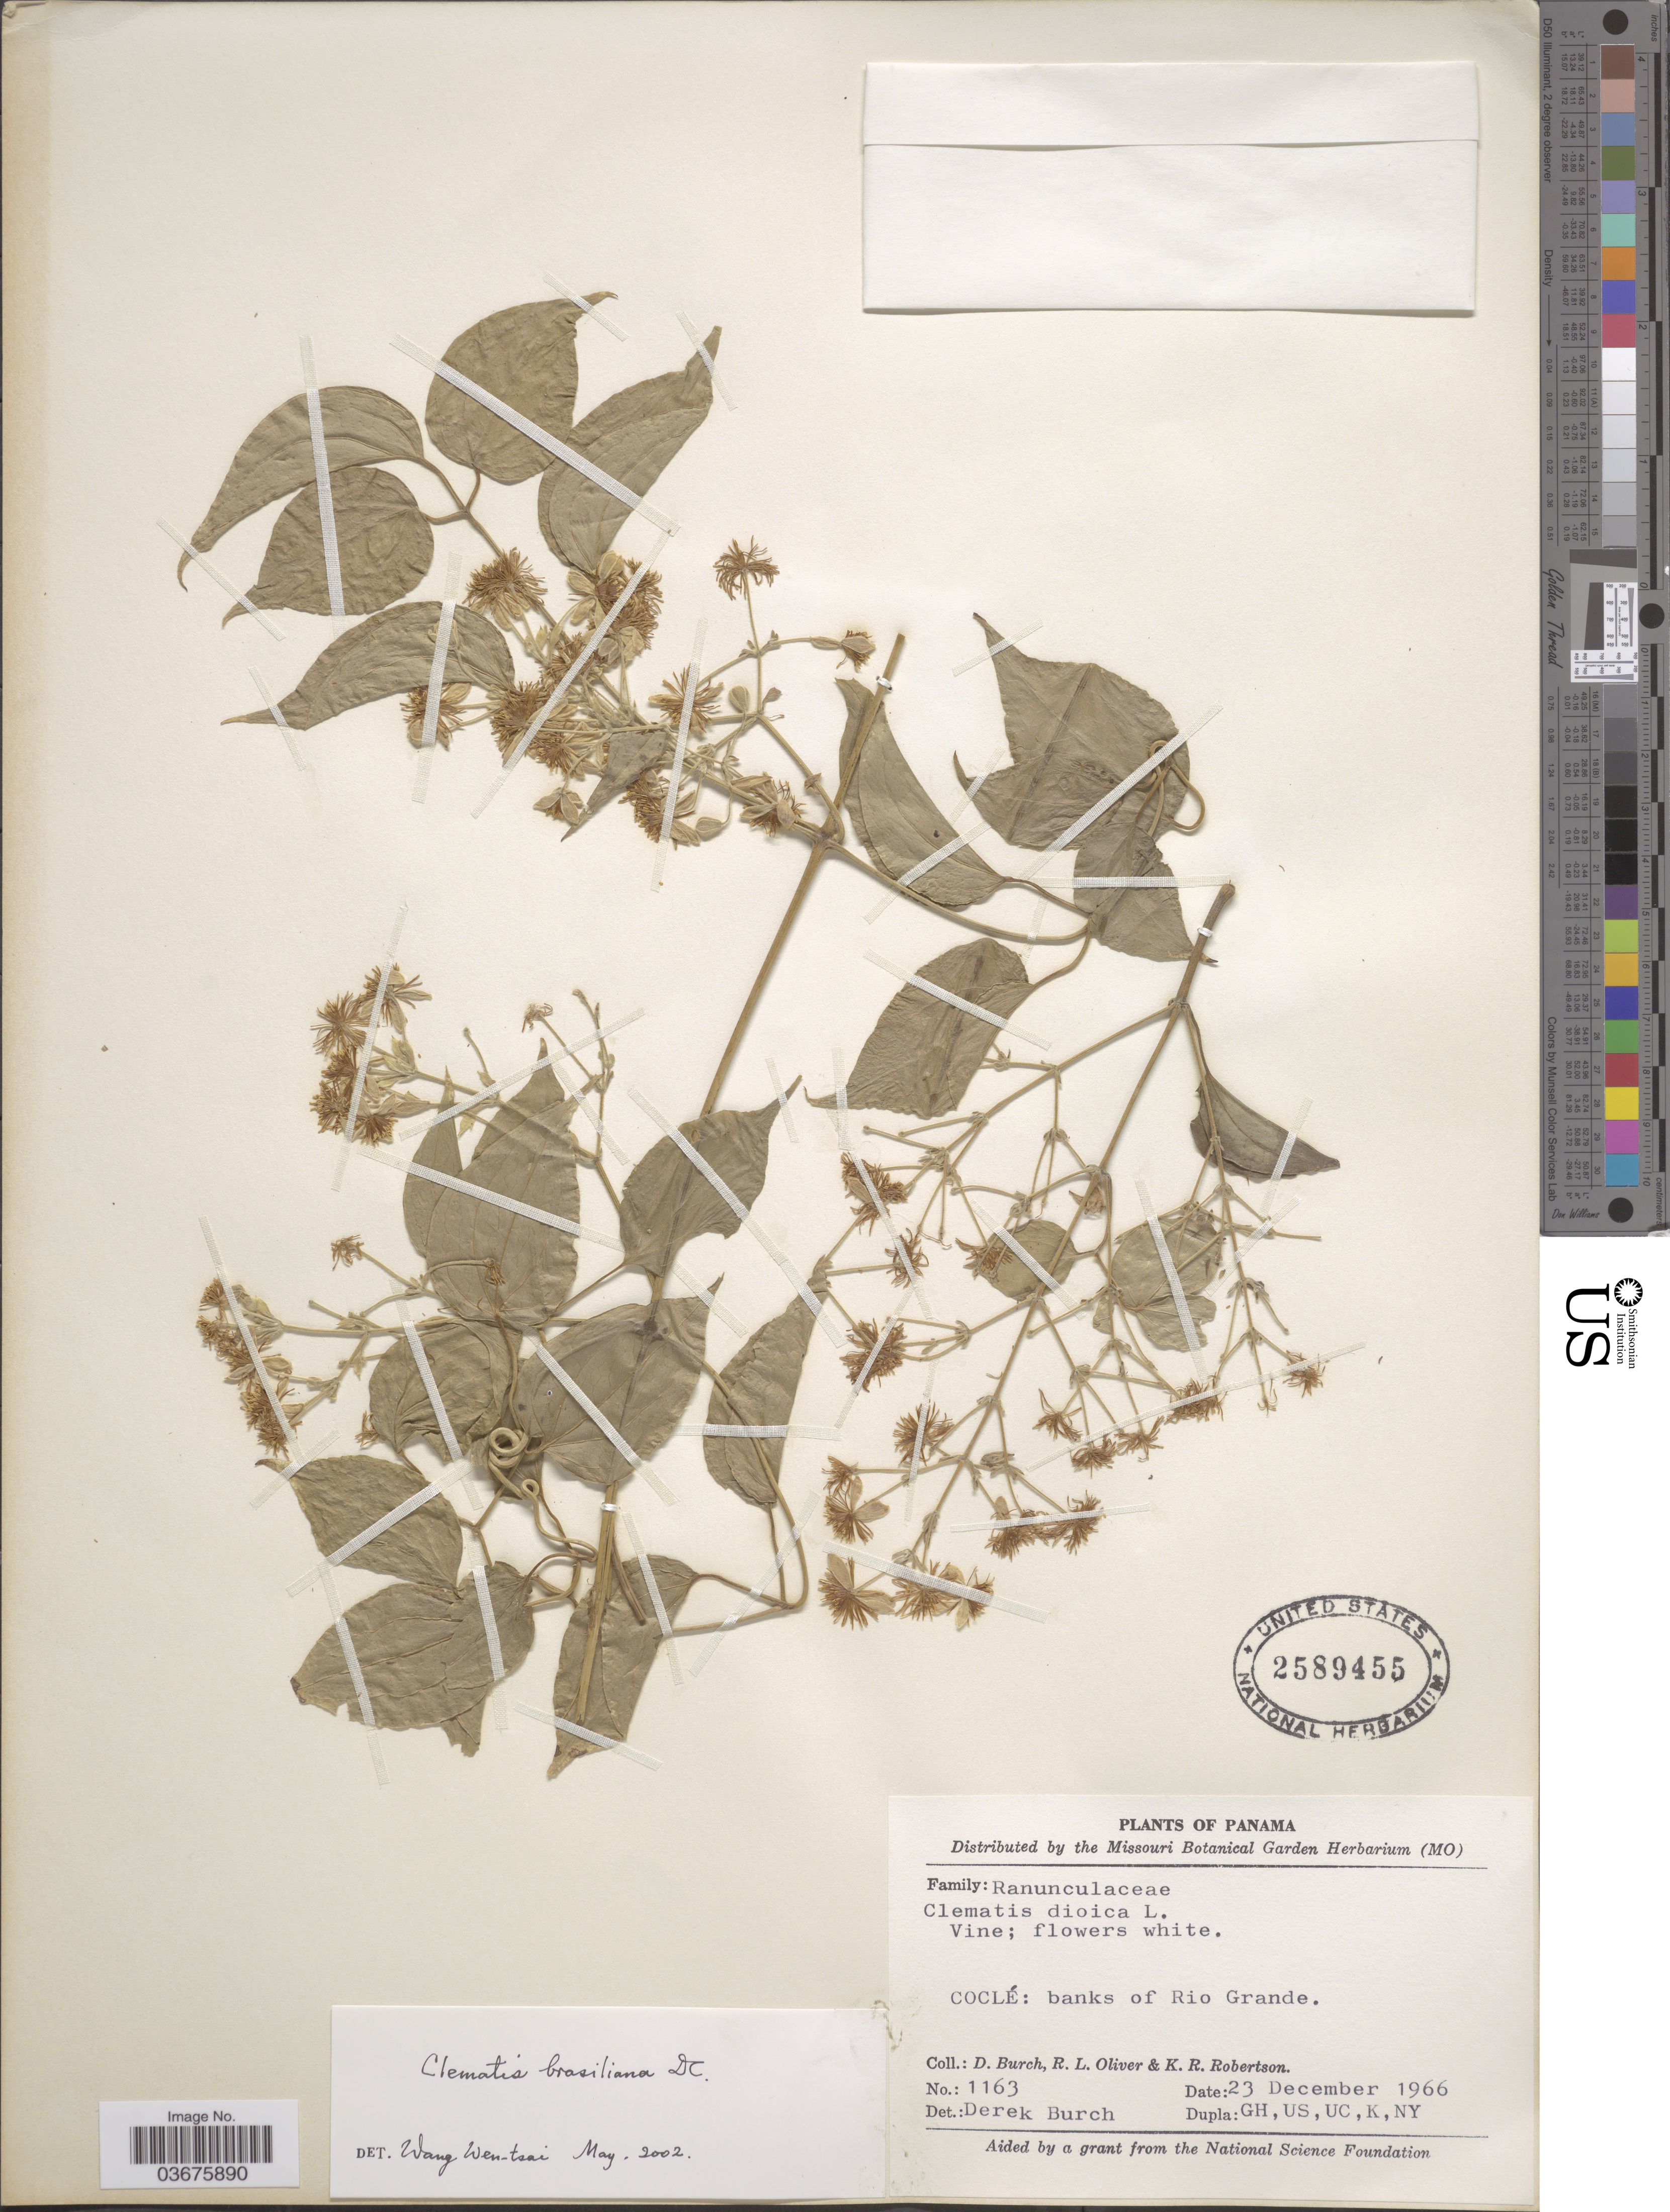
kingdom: Plantae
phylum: Tracheophyta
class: Magnoliopsida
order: Ranunculales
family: Ranunculaceae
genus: Clematis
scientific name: Clematis brasiliana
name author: DC.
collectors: D. Burch, R. Oliver & K. Robertson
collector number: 1163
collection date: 1966-12-23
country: Panama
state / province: Cocle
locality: Banks of Rio Grande.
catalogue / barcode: US 2589455